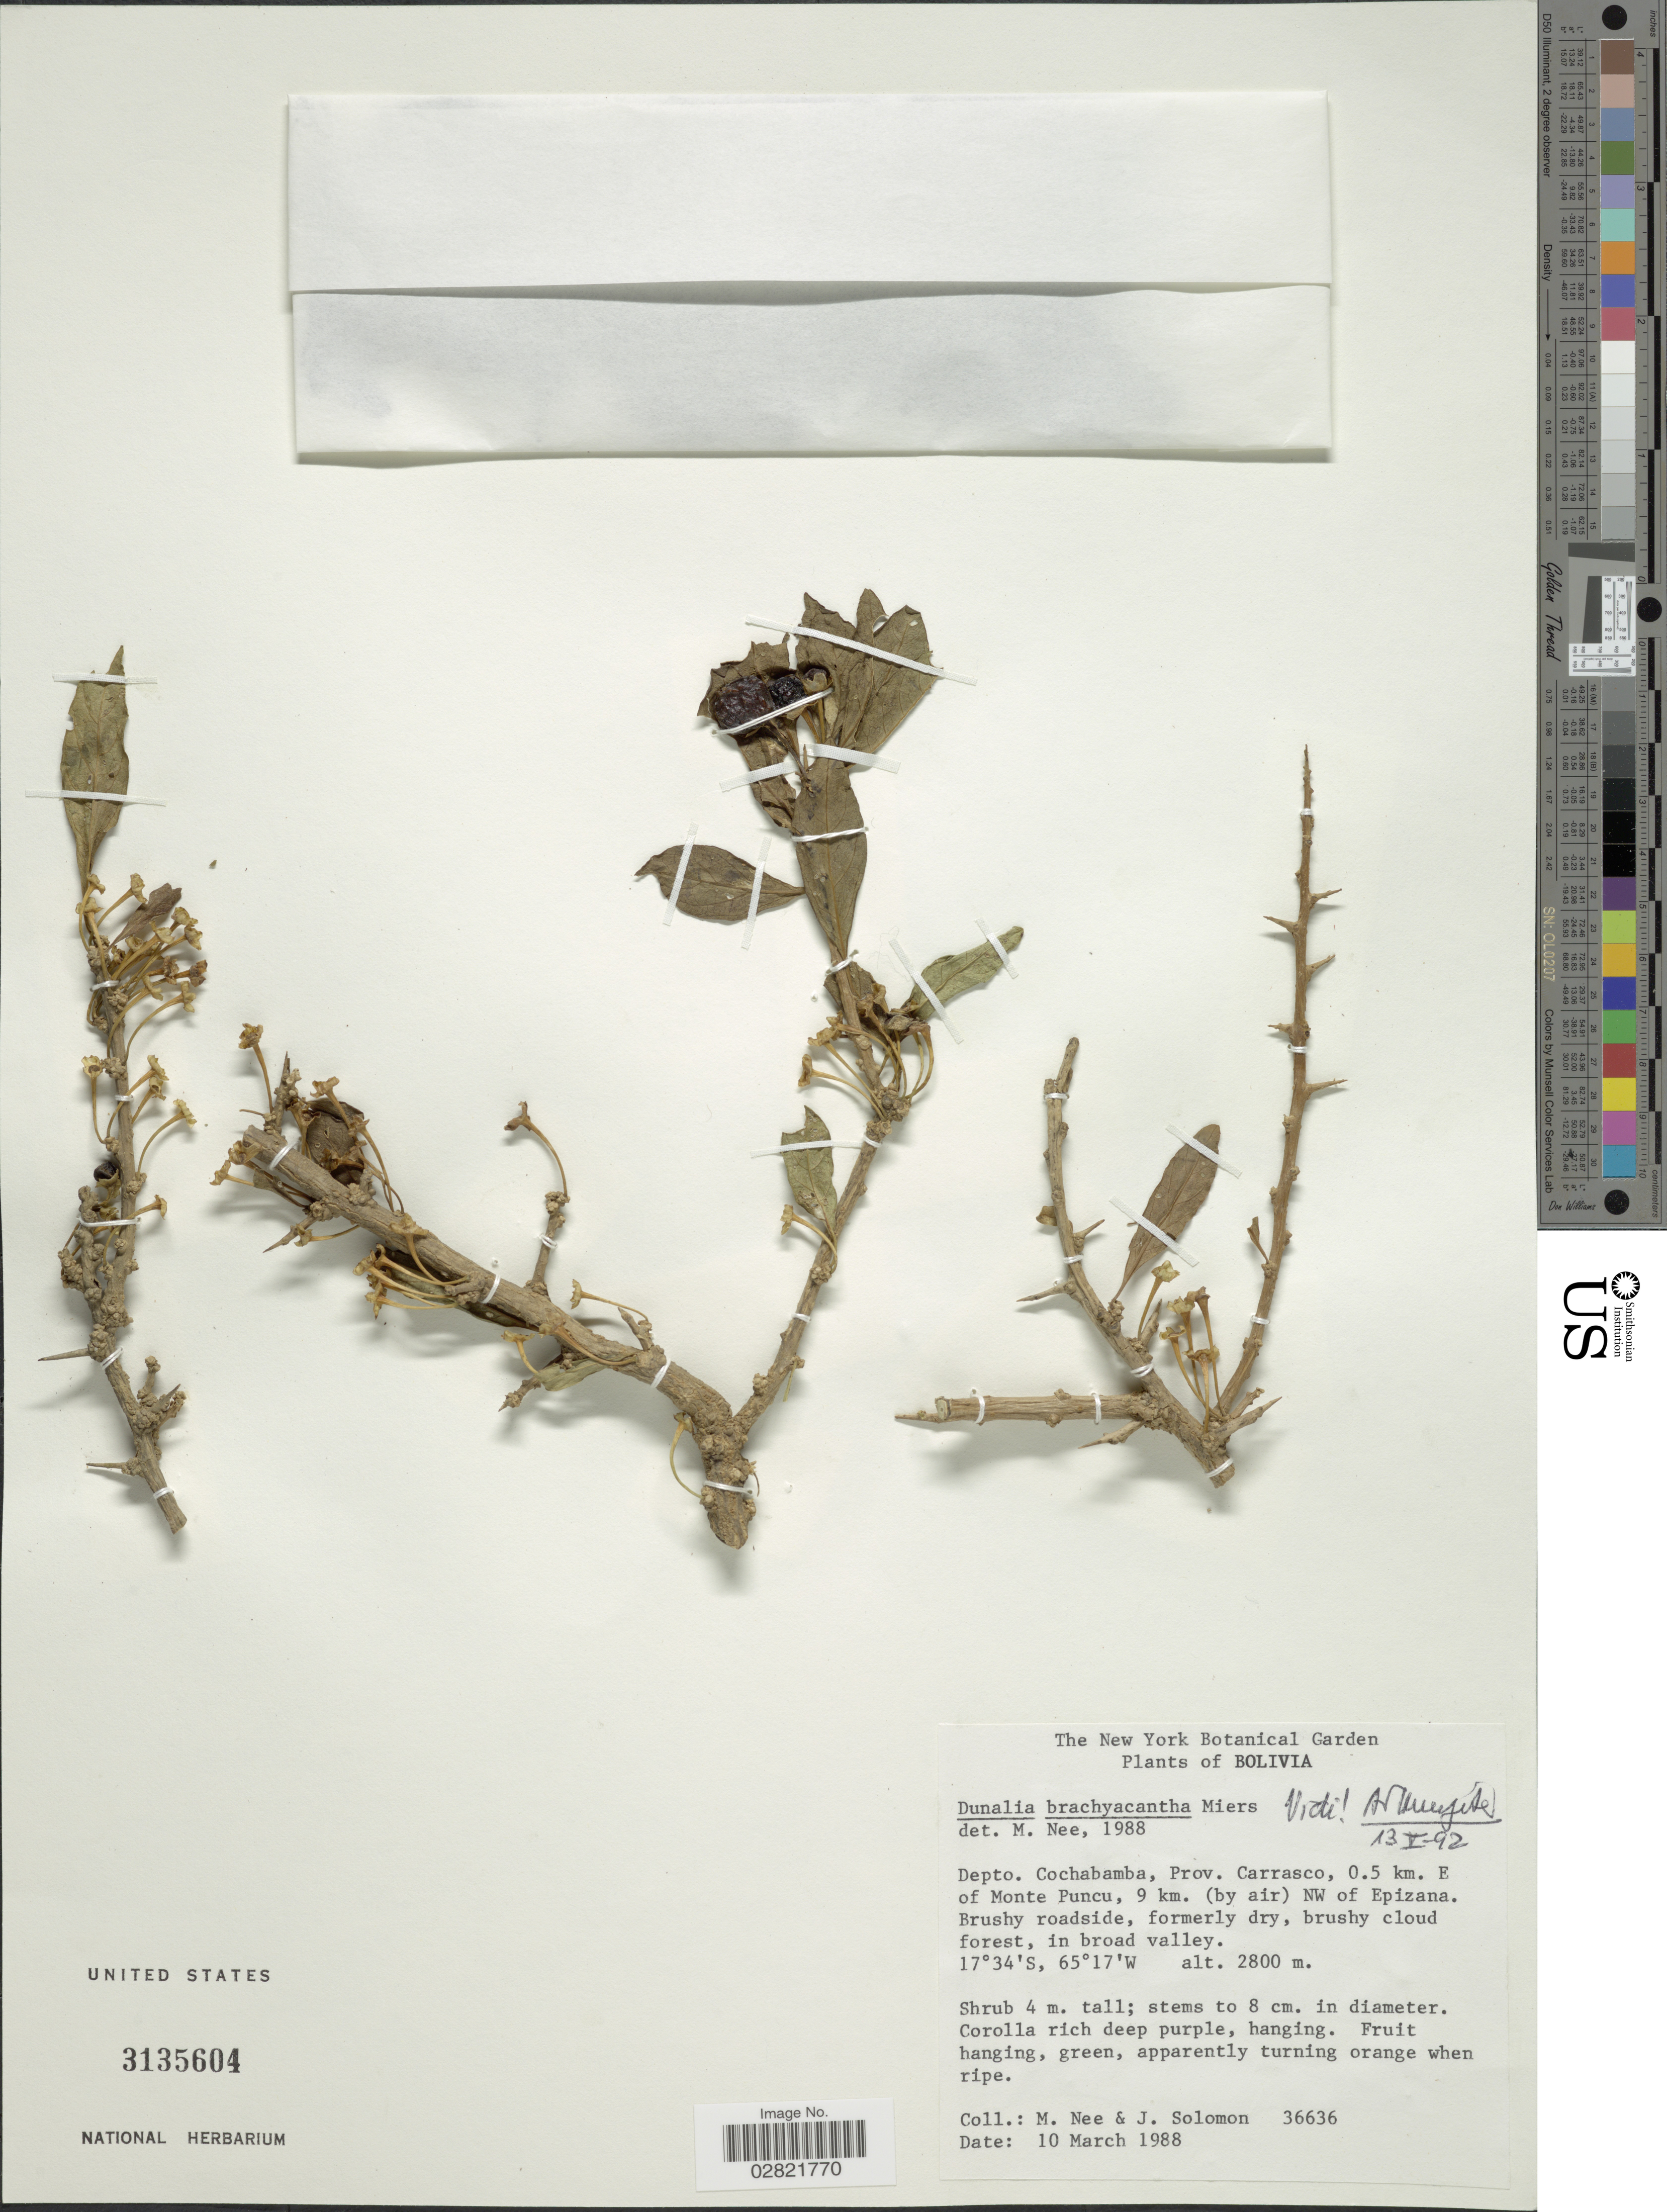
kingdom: Plantae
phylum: Tracheophyta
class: Magnoliopsida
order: Solanales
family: Solanaceae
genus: Dunalia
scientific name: Dunalia brachyacantha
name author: Miers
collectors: M. Nee & J. Solomon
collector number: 36636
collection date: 1988-03-10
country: Bolivia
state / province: Cochabamba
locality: Depto. Cochabamba, Prov. Carrasco, 0.5 km. E of Monte Puncu, 9 km. (by air) NW of Epizana.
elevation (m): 2800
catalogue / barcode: US 3135604